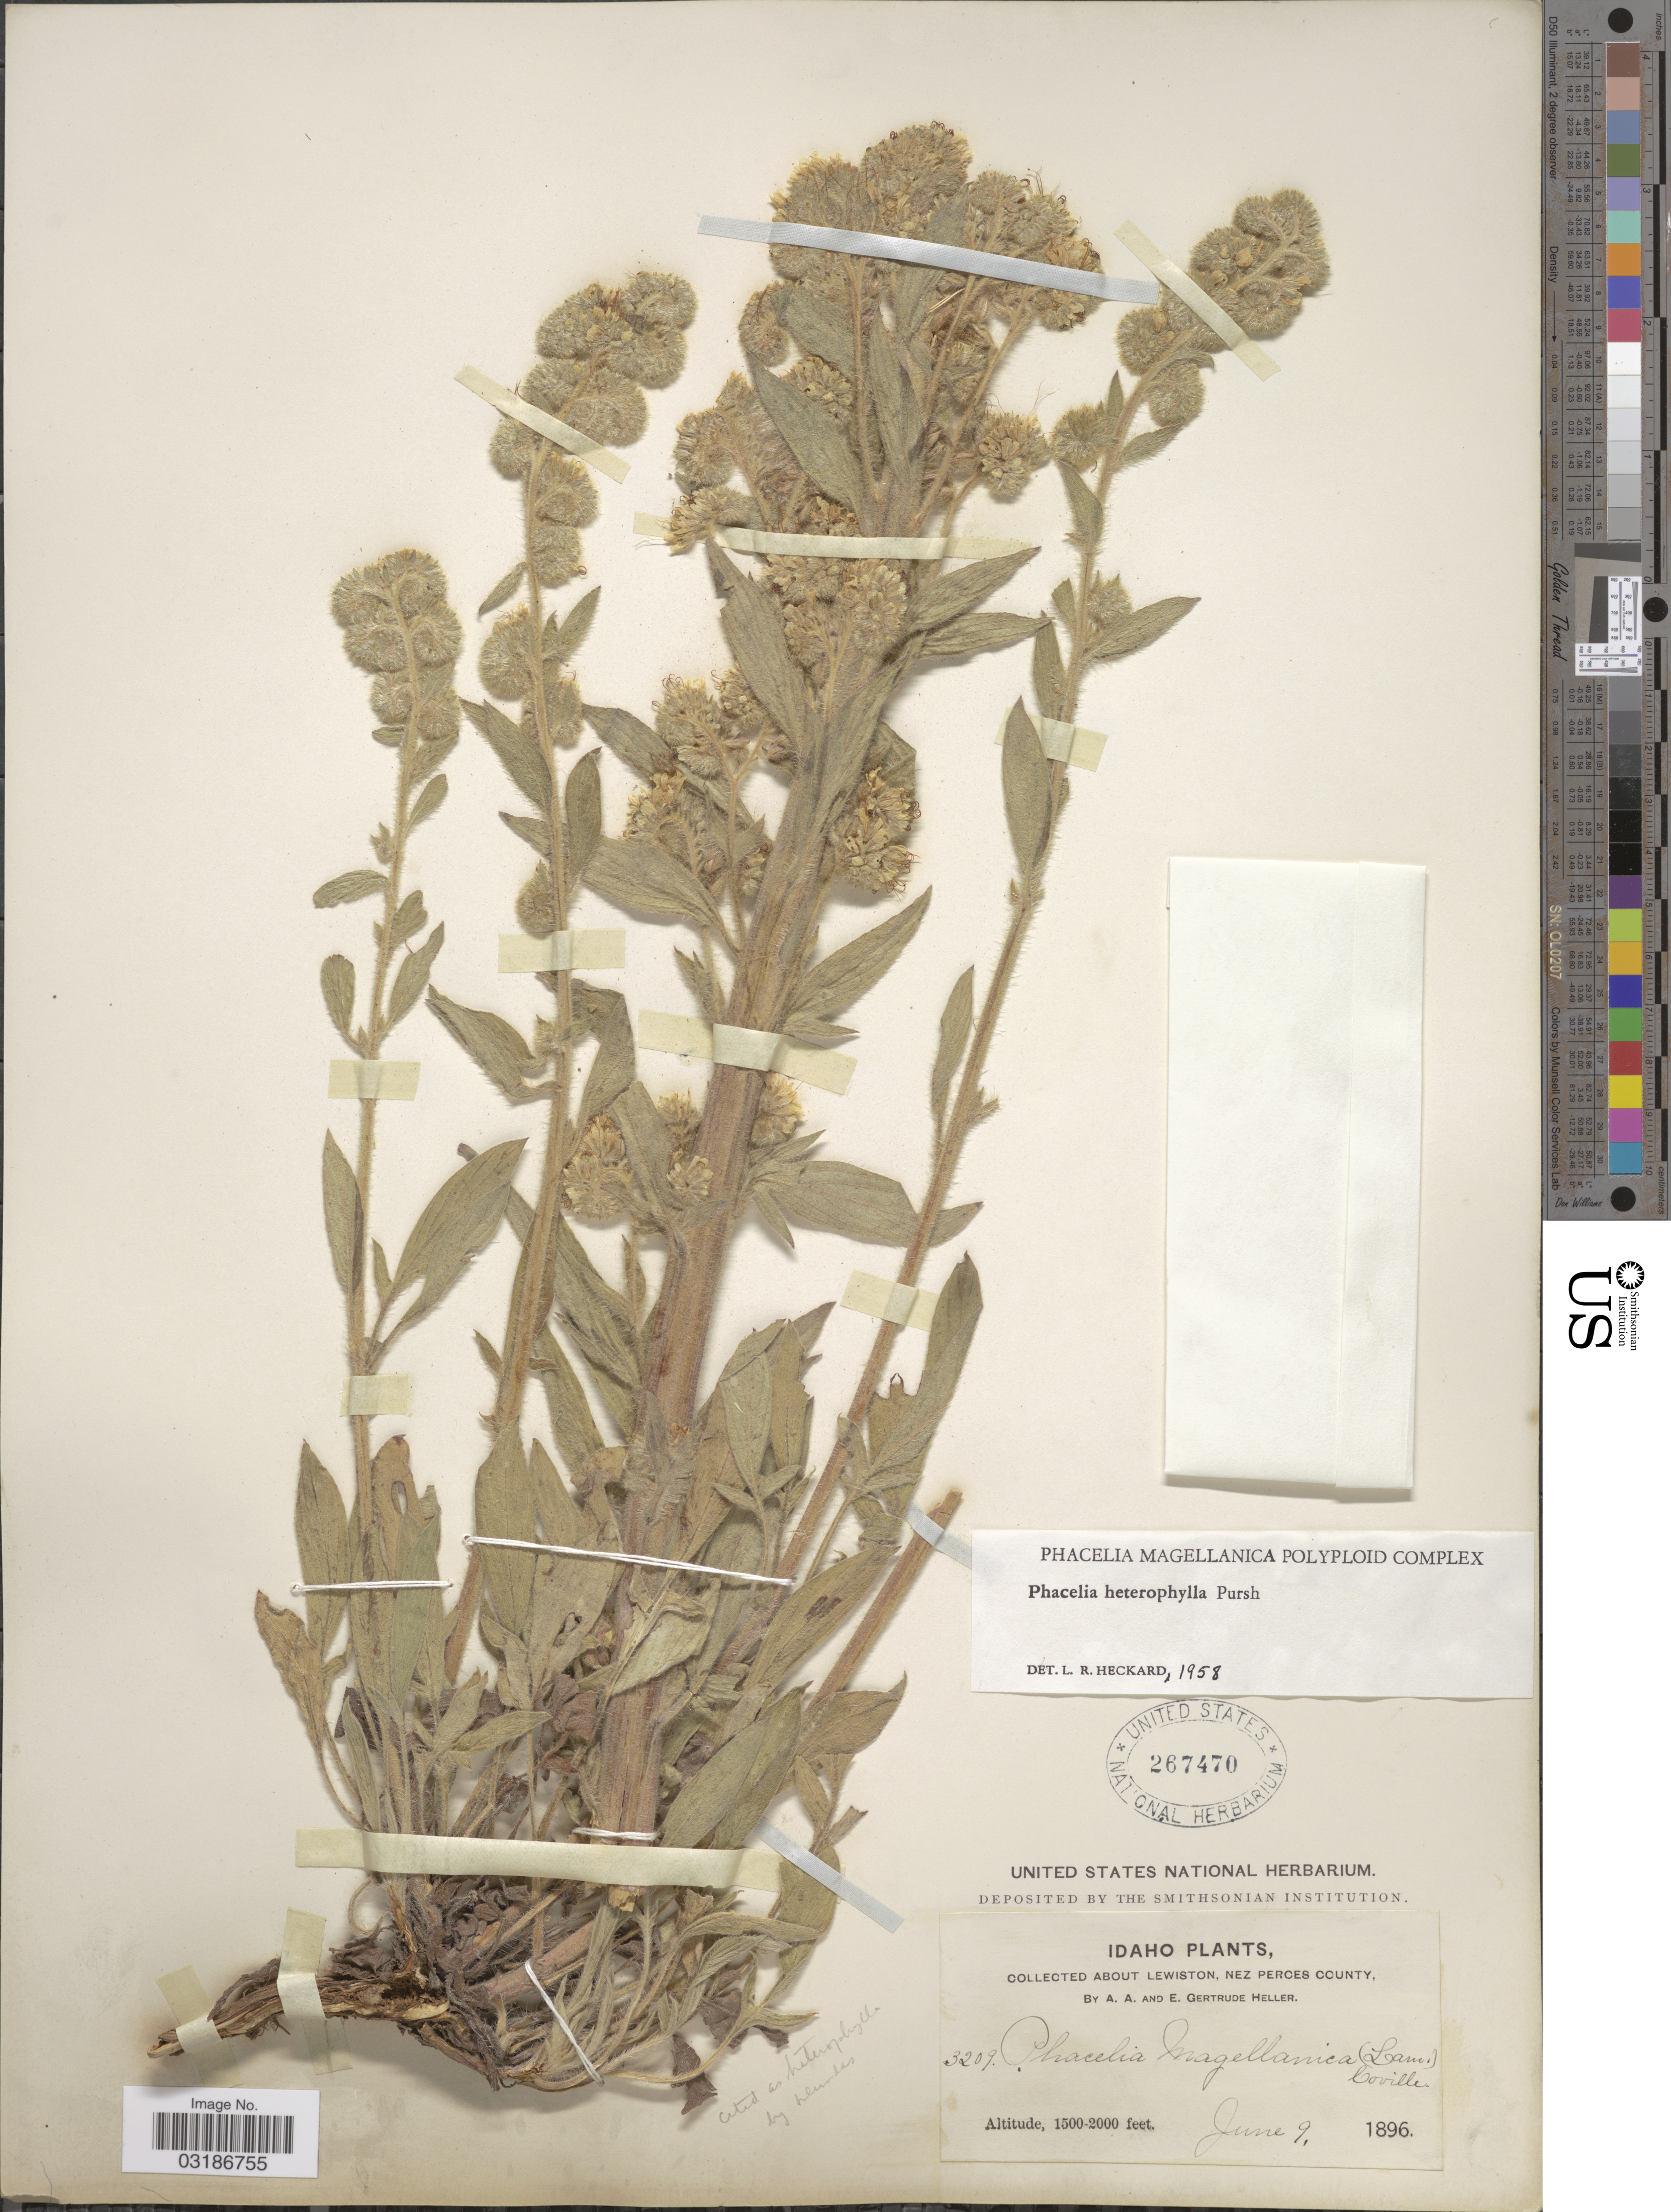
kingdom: Plantae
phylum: Tracheophyta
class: Magnoliopsida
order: Boraginales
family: Hydrophyllaceae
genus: Phacelia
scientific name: Phacelia heterophylla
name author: Pursh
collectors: A. A. Heller & E. G. Heller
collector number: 3209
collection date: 1896-06-09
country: United States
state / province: Idaho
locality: Collected about Lewiston, Nez Perces County.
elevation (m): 457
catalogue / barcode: US 267470